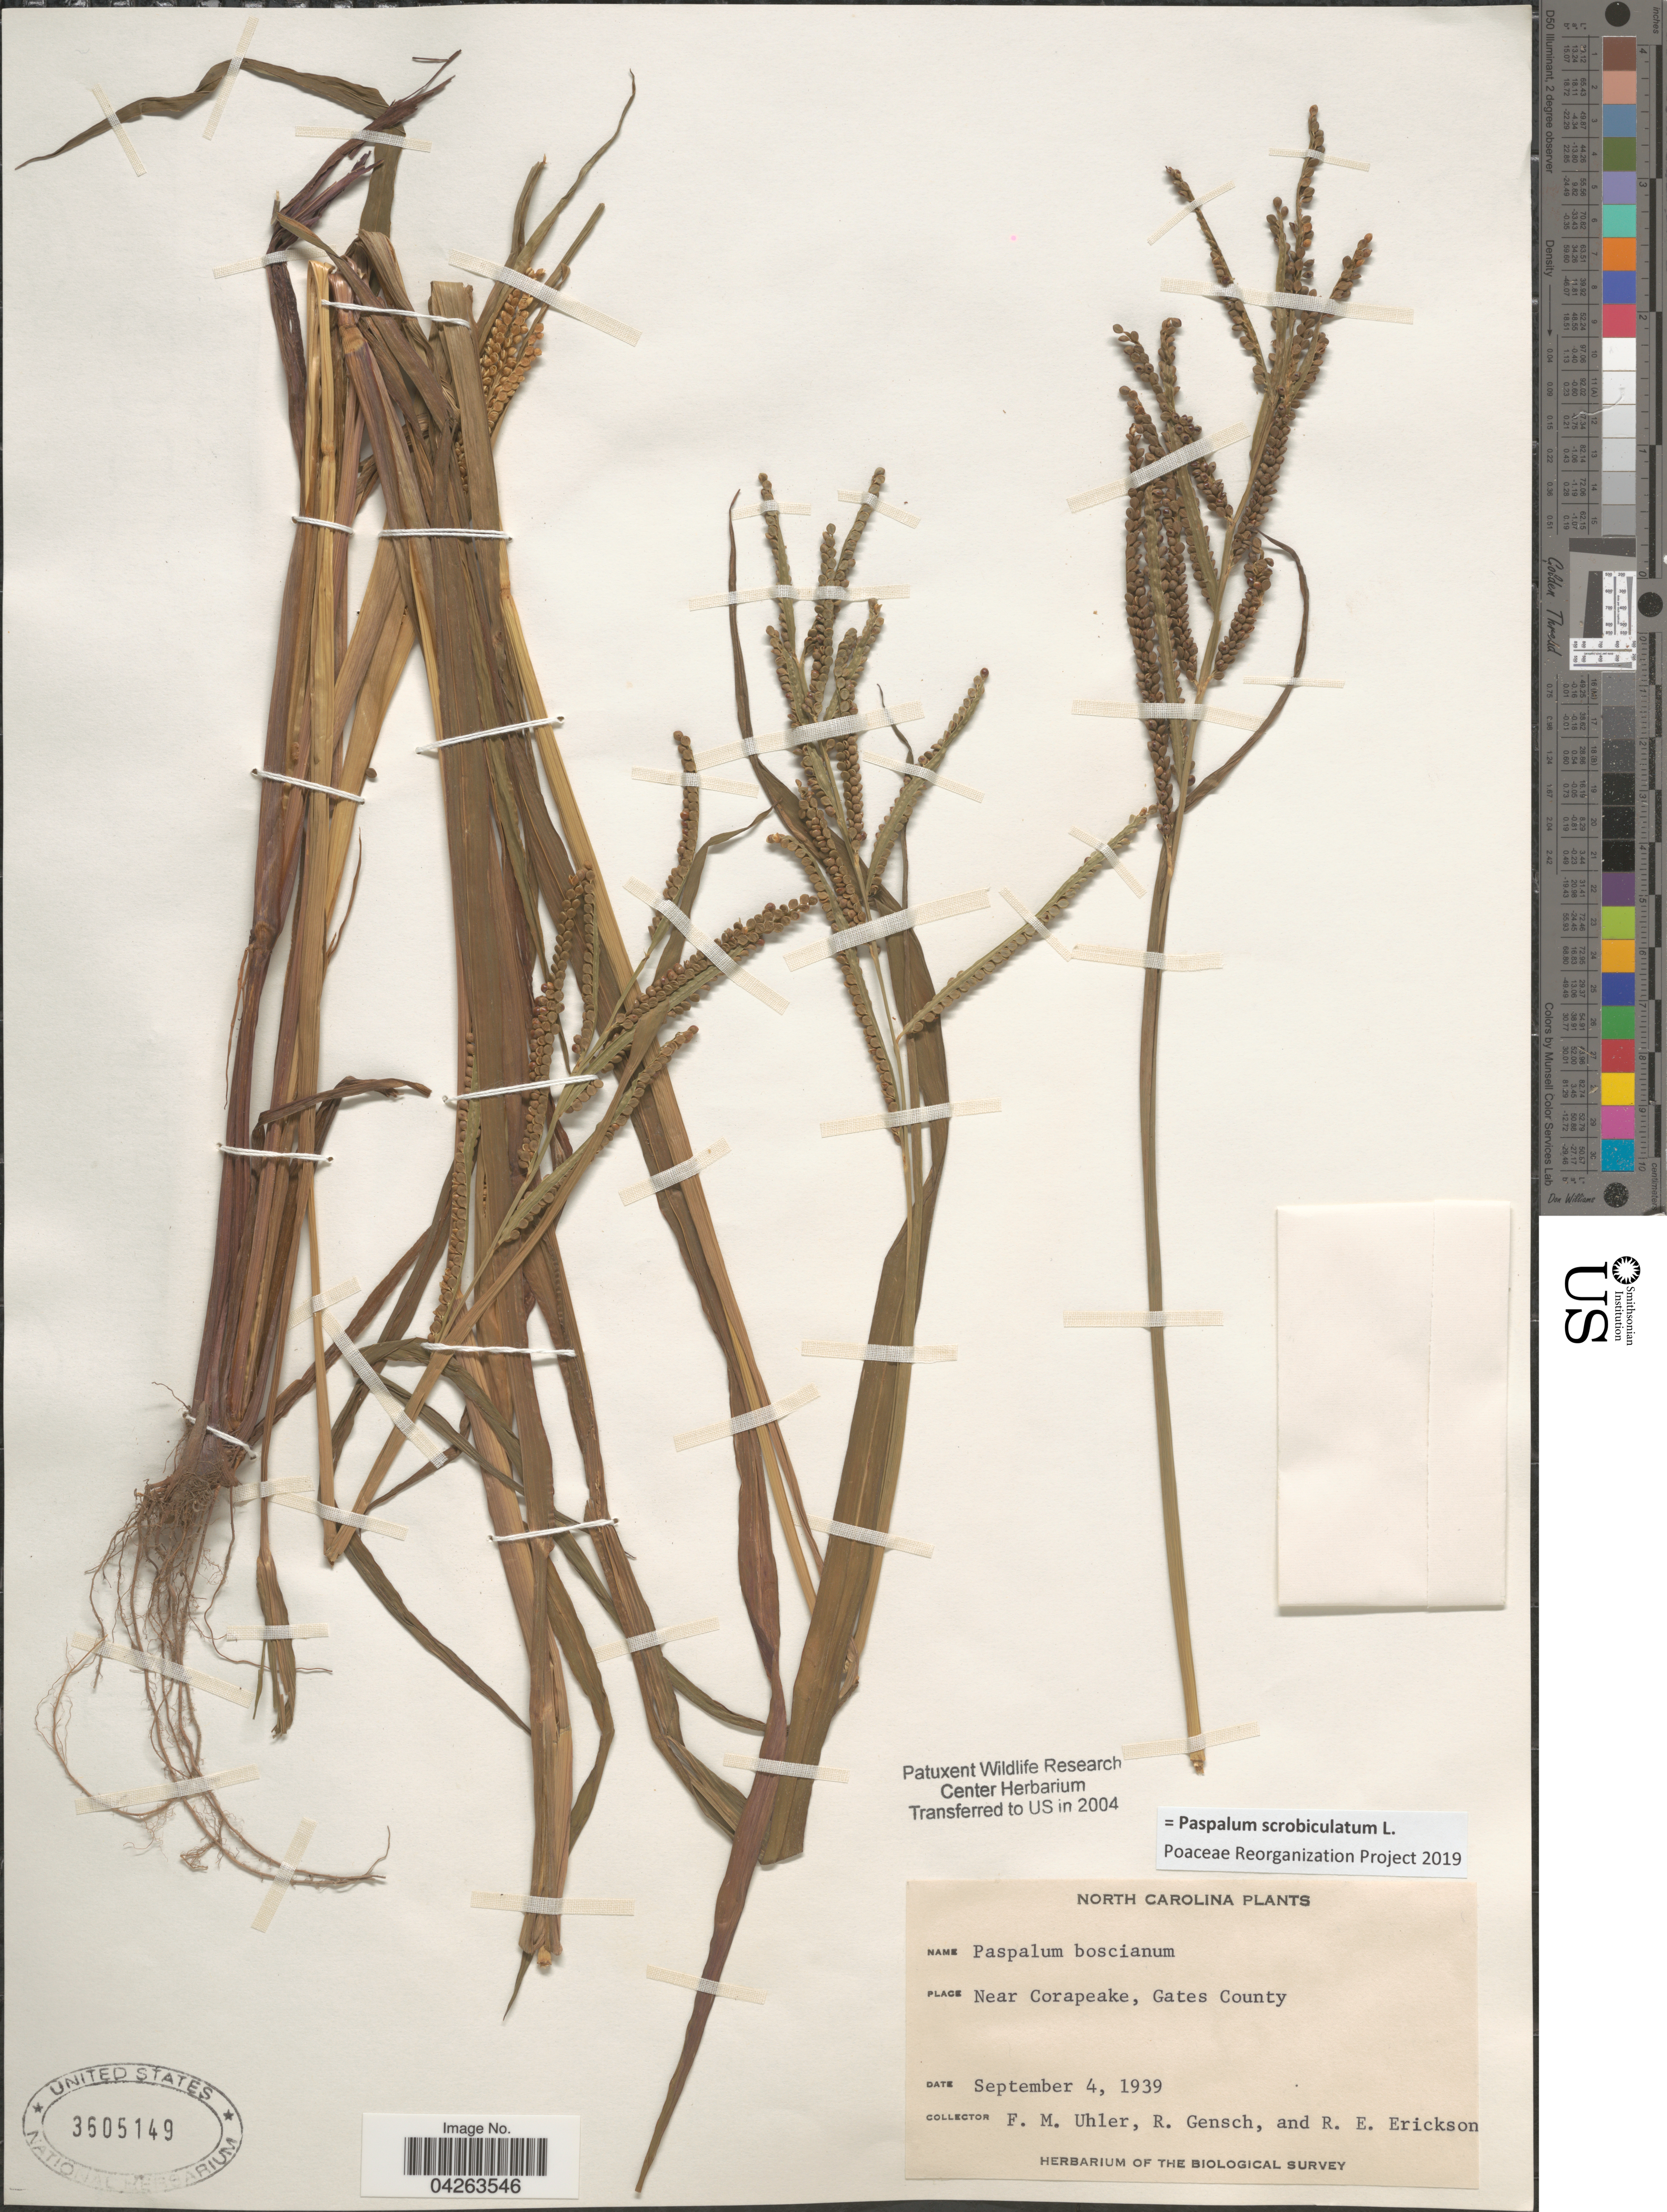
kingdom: Plantae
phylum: Tracheophyta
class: Liliopsida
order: Poales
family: Poaceae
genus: Paspalum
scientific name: Paspalum scrobiculatum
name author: L.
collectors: F. M. Uhler, R. Gensch & R. Erickson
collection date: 1939-09-04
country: United States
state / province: North Carolina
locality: Near Corapeake, Gates County. The Biological Survey.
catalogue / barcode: US 3605149